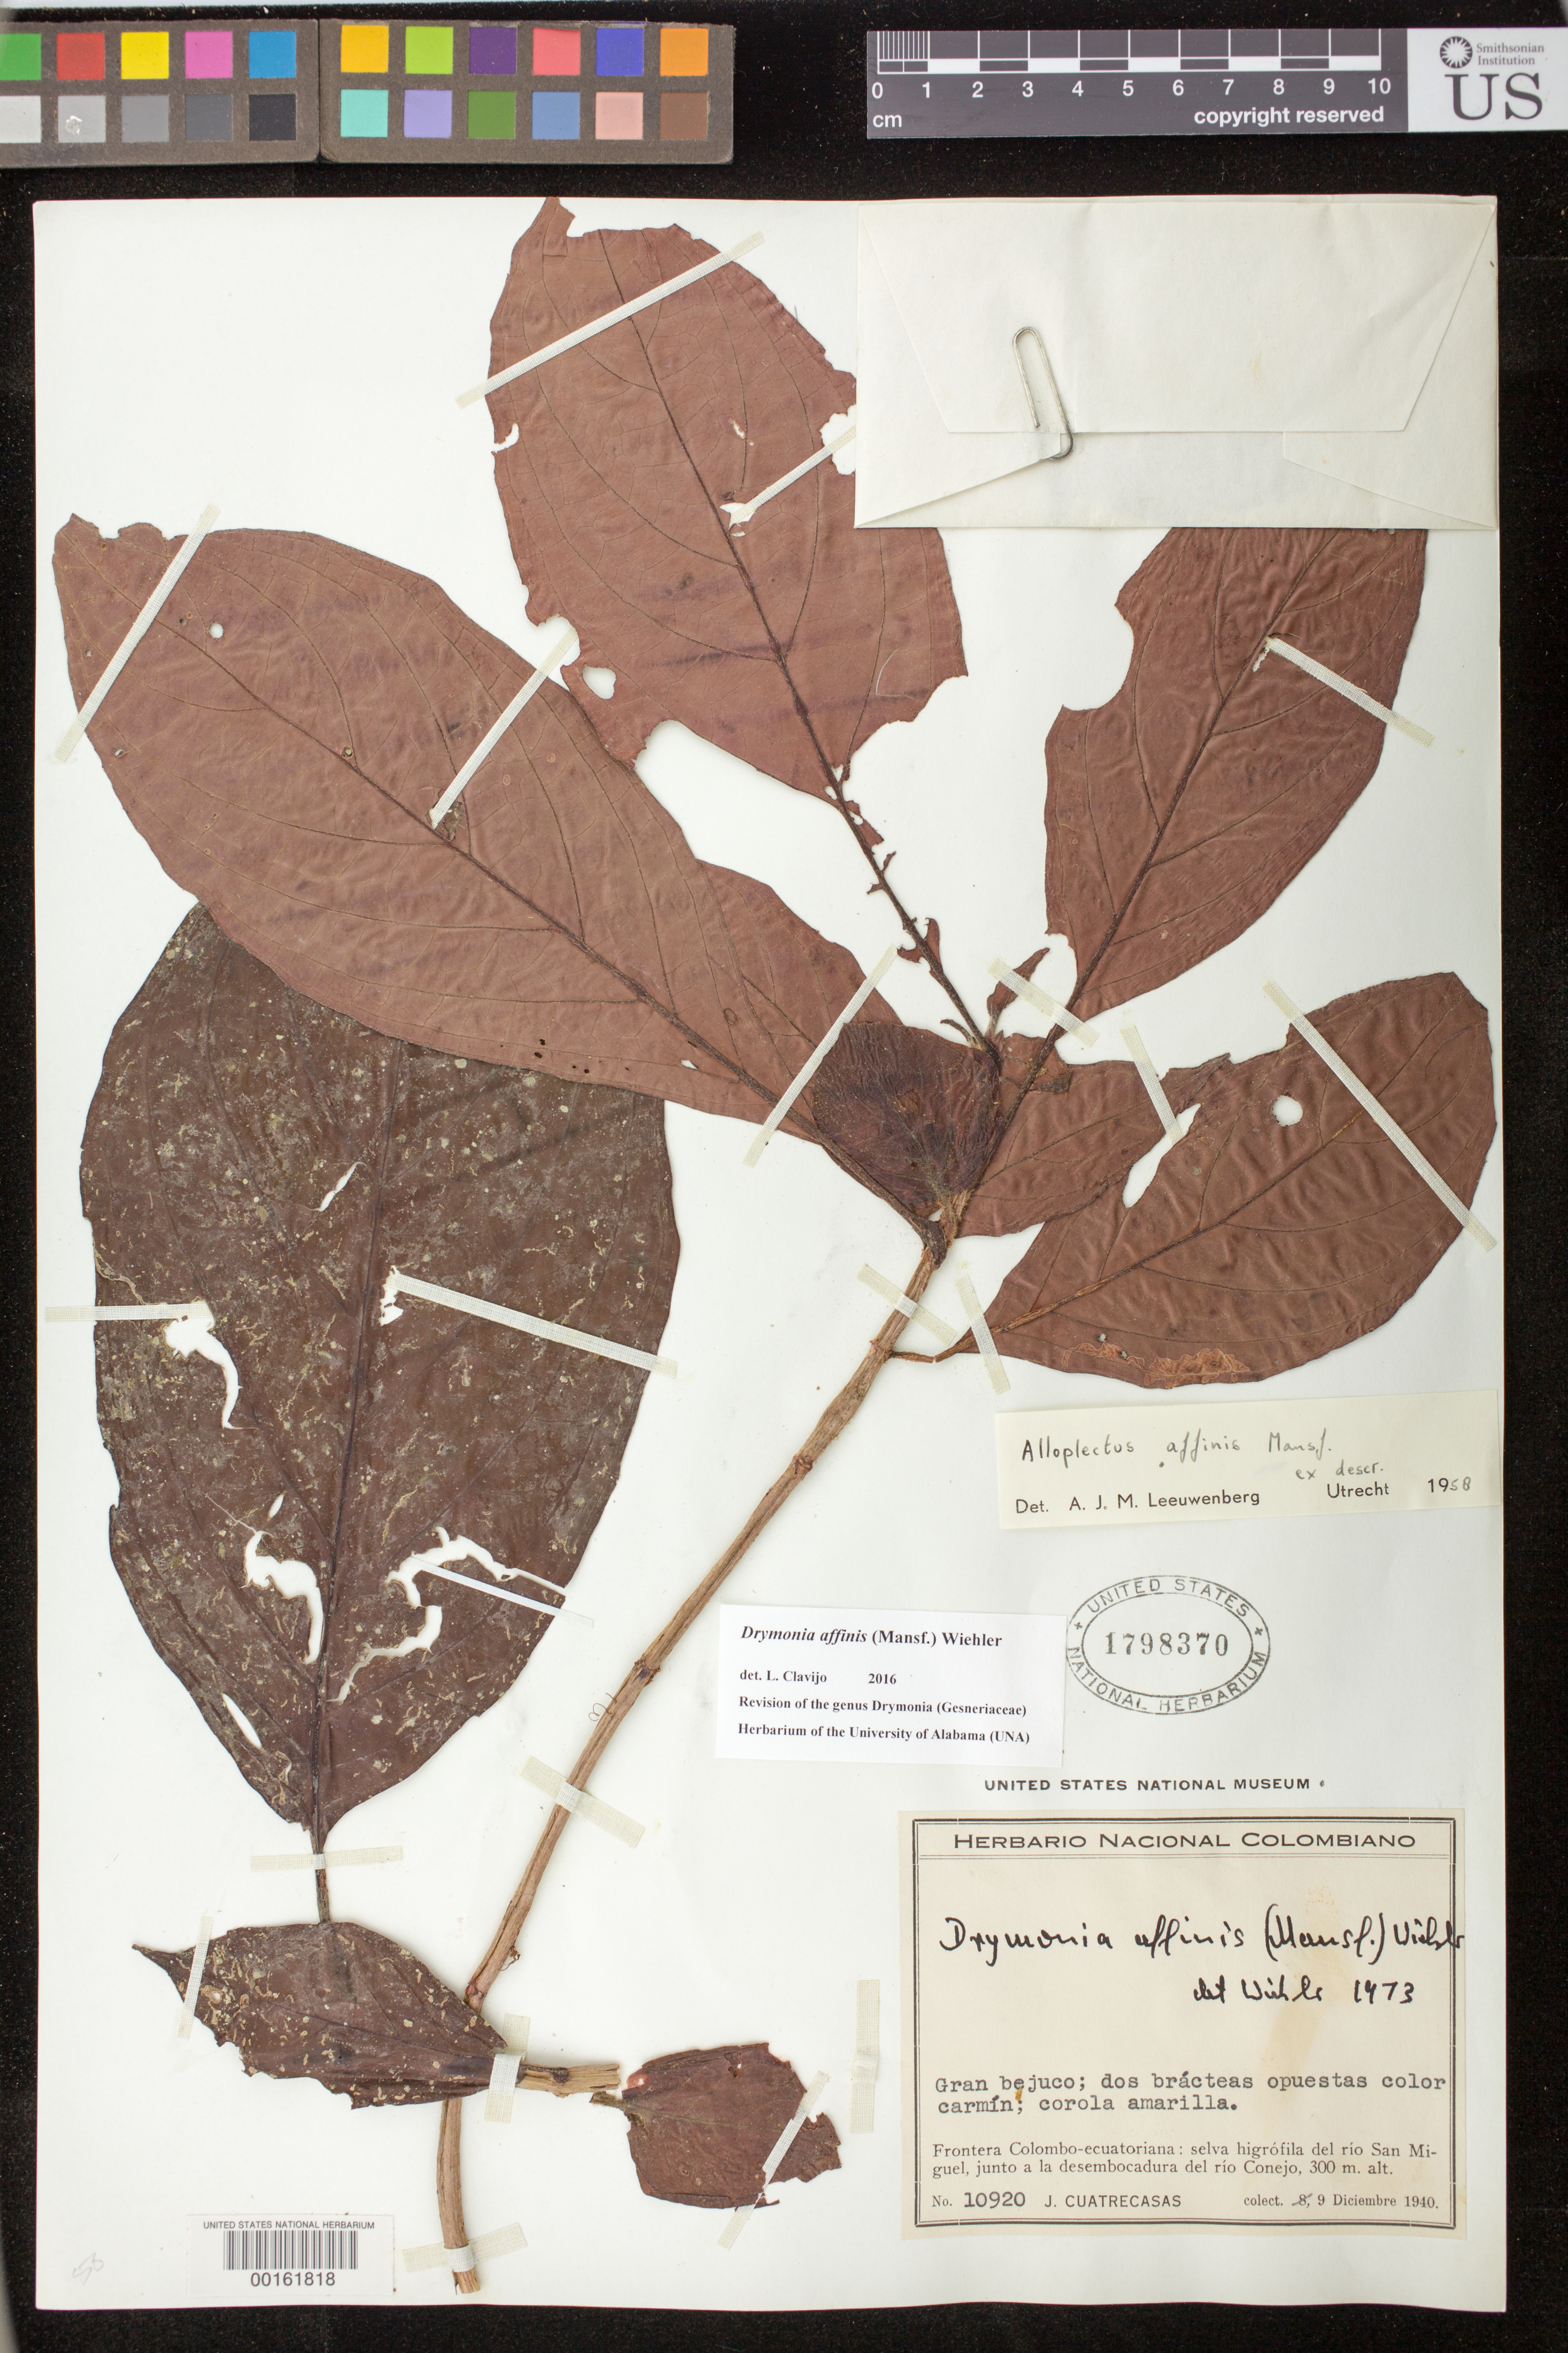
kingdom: Plantae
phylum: Tracheophyta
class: Magnoliopsida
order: Lamiales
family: Gesneriaceae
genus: Drymonia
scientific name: Drymonia affinis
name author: (Mansf.) Wiehler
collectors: J. Cuatrecasas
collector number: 10920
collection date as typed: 09 Dec 1940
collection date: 1940-12-09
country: Colombia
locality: Colombia-Ecuador border, Rio San Miguel, near the mouth of Rio Conejo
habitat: Forest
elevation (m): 300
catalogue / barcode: US 1798370